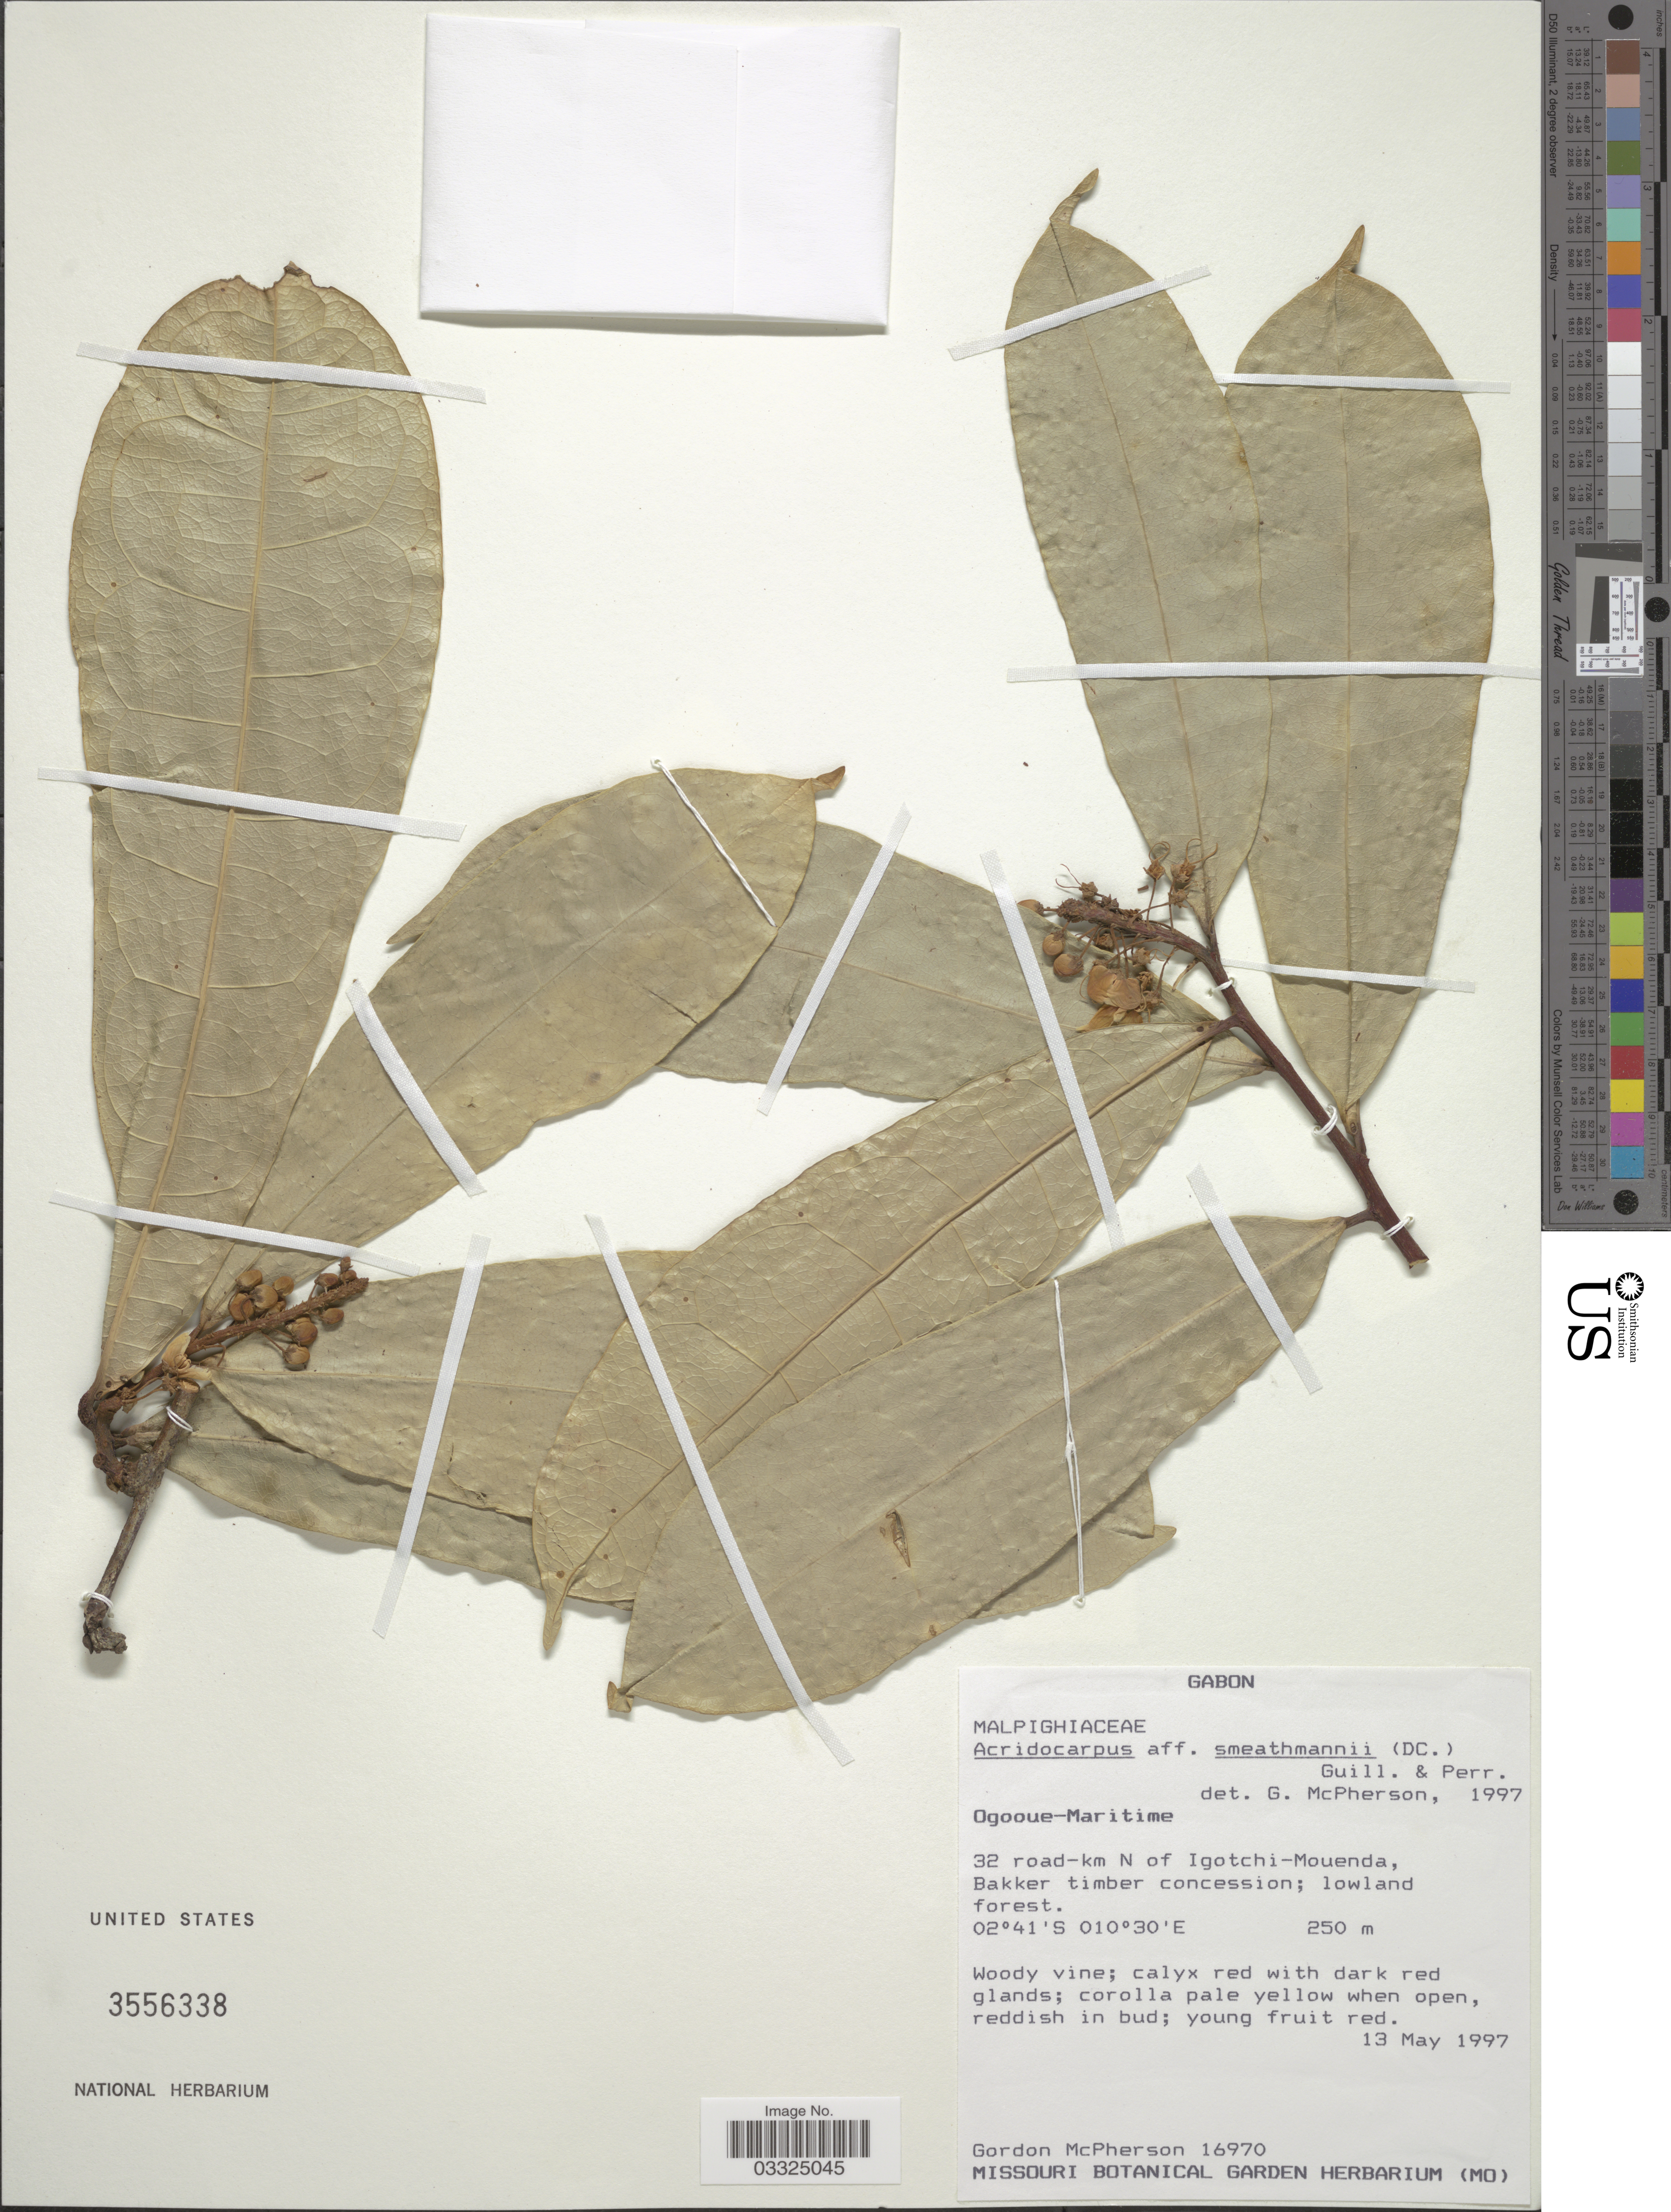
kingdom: Plantae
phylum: Tracheophyta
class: Magnoliopsida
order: Malpighiales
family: Malpighiaceae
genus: Acridocarpus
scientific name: Acridocarpus smeathmannii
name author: (DC.) Guill. & Perr.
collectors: G. D. McPherson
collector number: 16970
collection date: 1997-05-13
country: Gabon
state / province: Ogooue-Maritime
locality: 32 road-km N of Igotchi-Mouenda, Bakker timber concession.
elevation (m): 250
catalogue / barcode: US 3556338